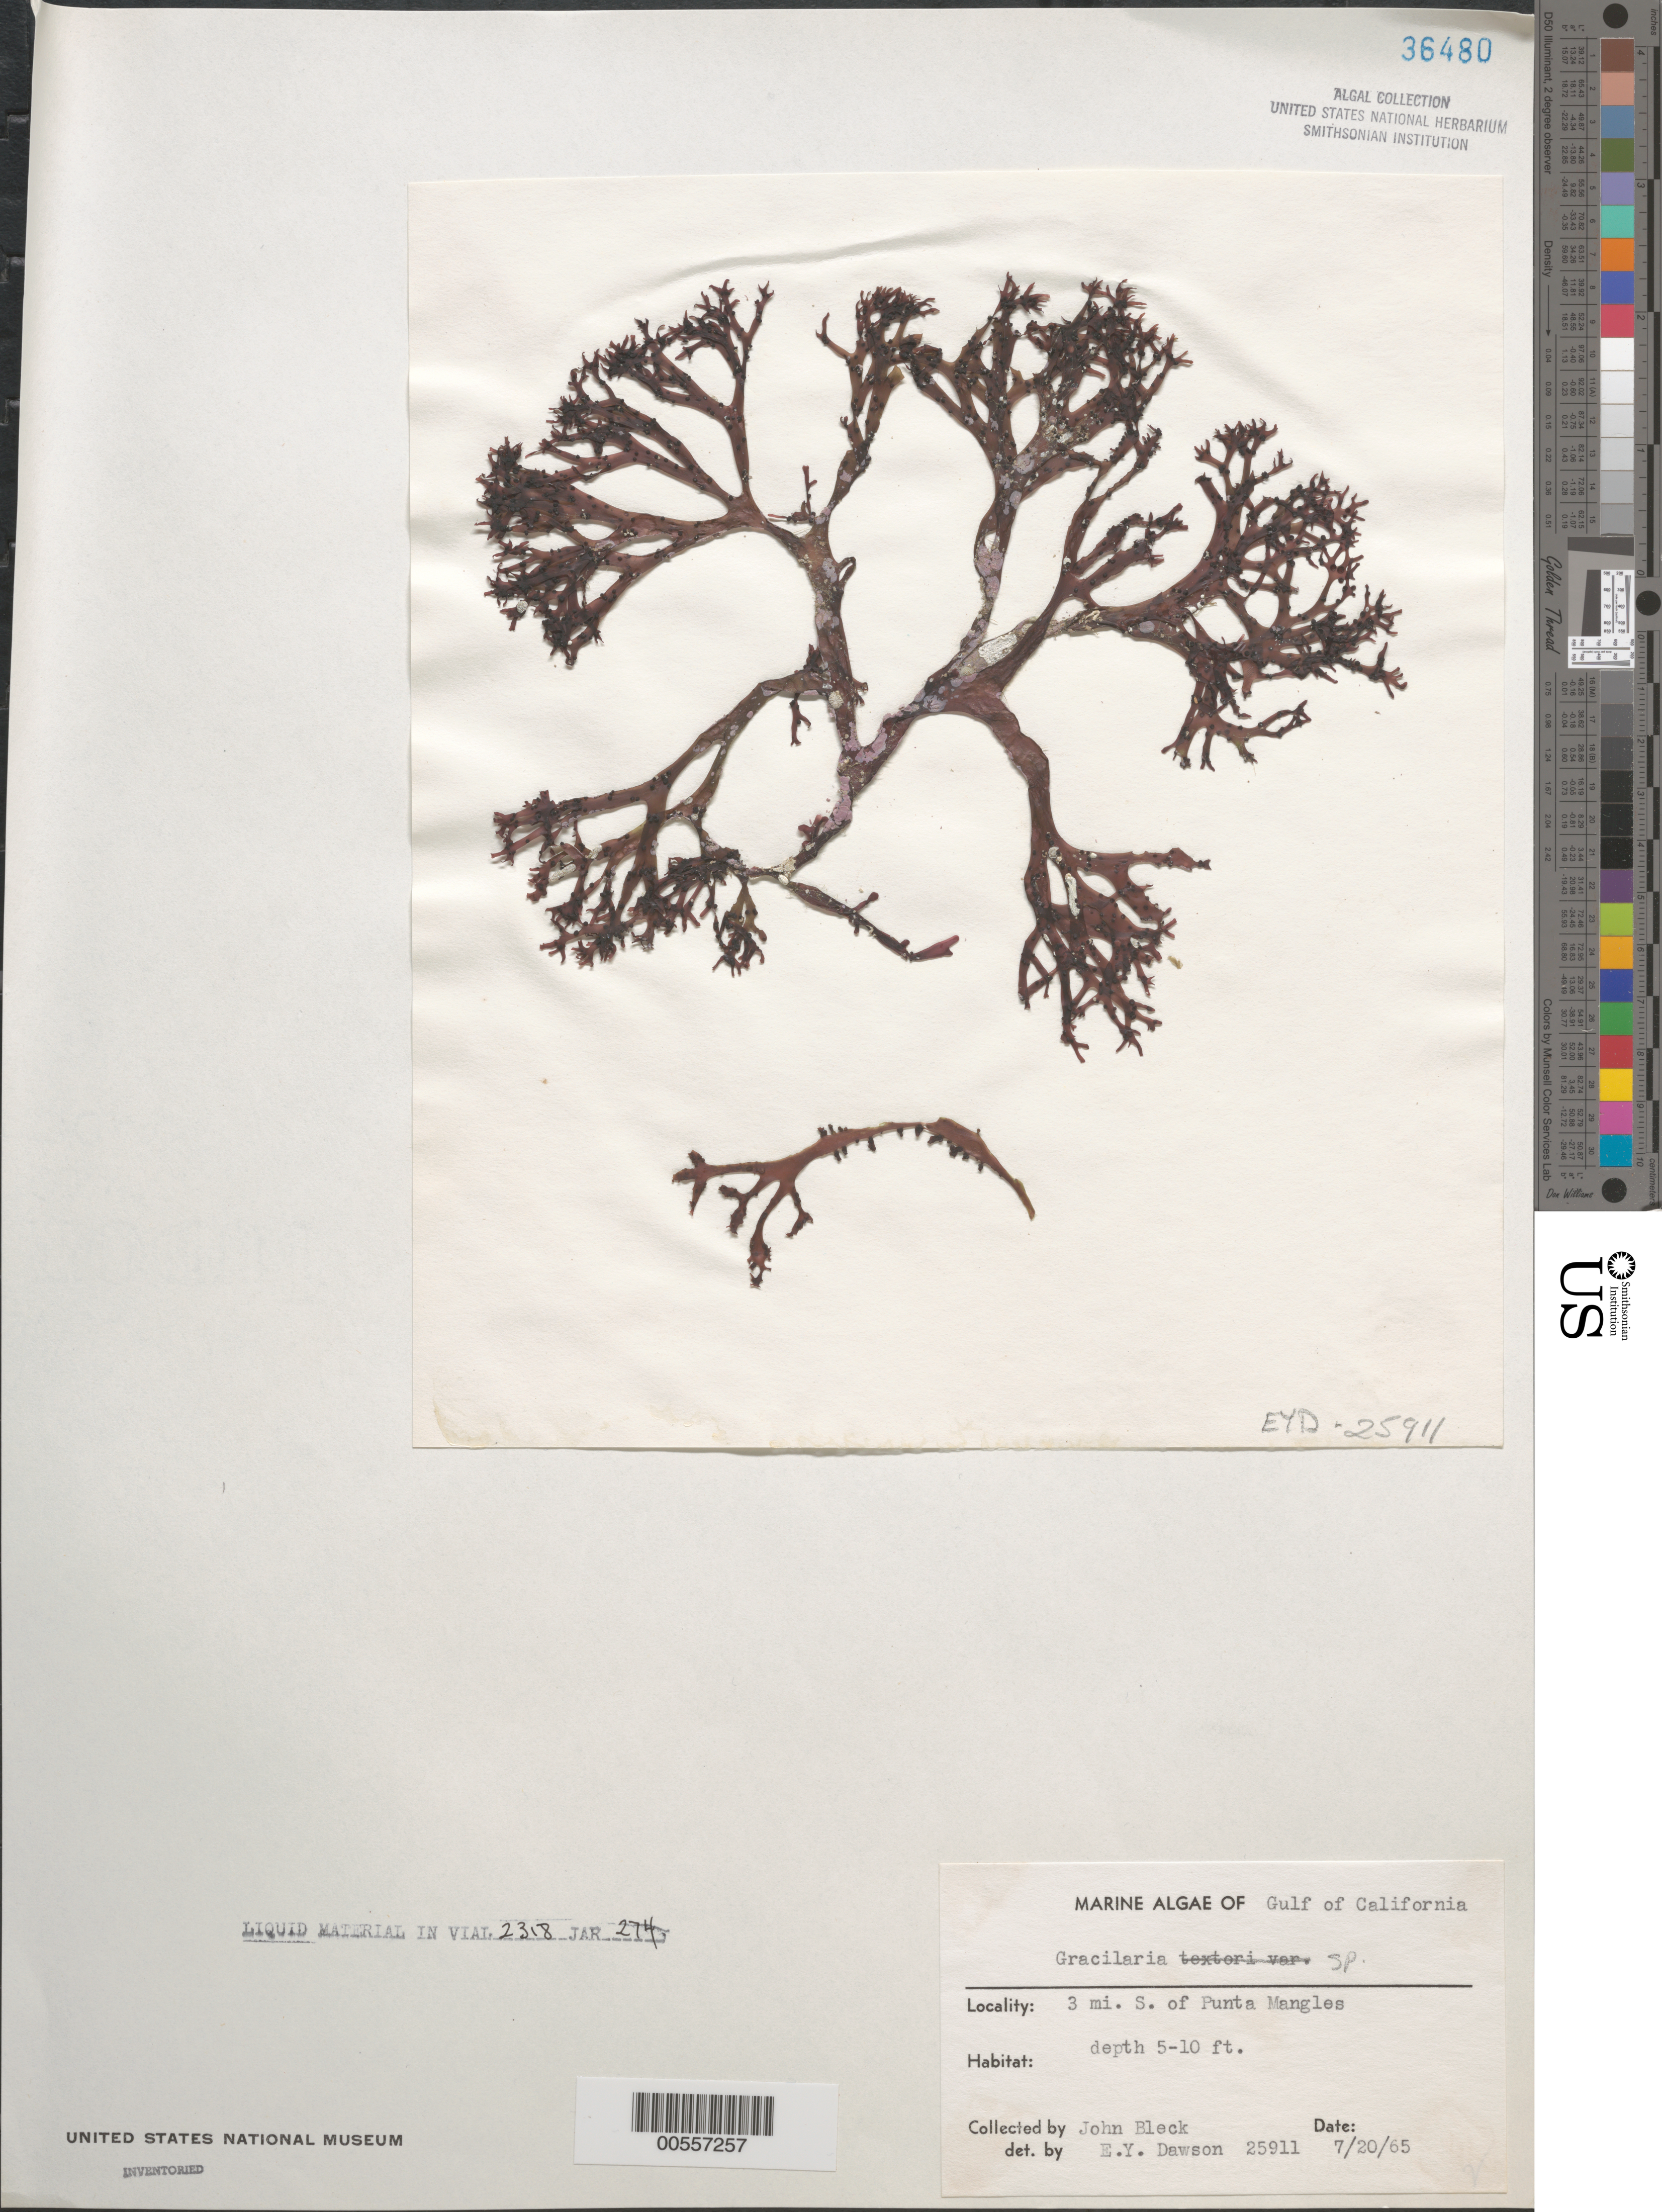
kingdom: Plantae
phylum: Rhodophyta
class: Florideophyceae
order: Gracilariales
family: Gracilariaceae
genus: Gracilaria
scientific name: Gracilaria textorii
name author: (Suringar) De Toni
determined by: Dawson, E. Y.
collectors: J. Bleck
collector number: EYD 25911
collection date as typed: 20 Jul 1965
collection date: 1965-07-20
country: Mexico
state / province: Baja California Sur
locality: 3 miles south of Punta Mangleres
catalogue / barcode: US 36480